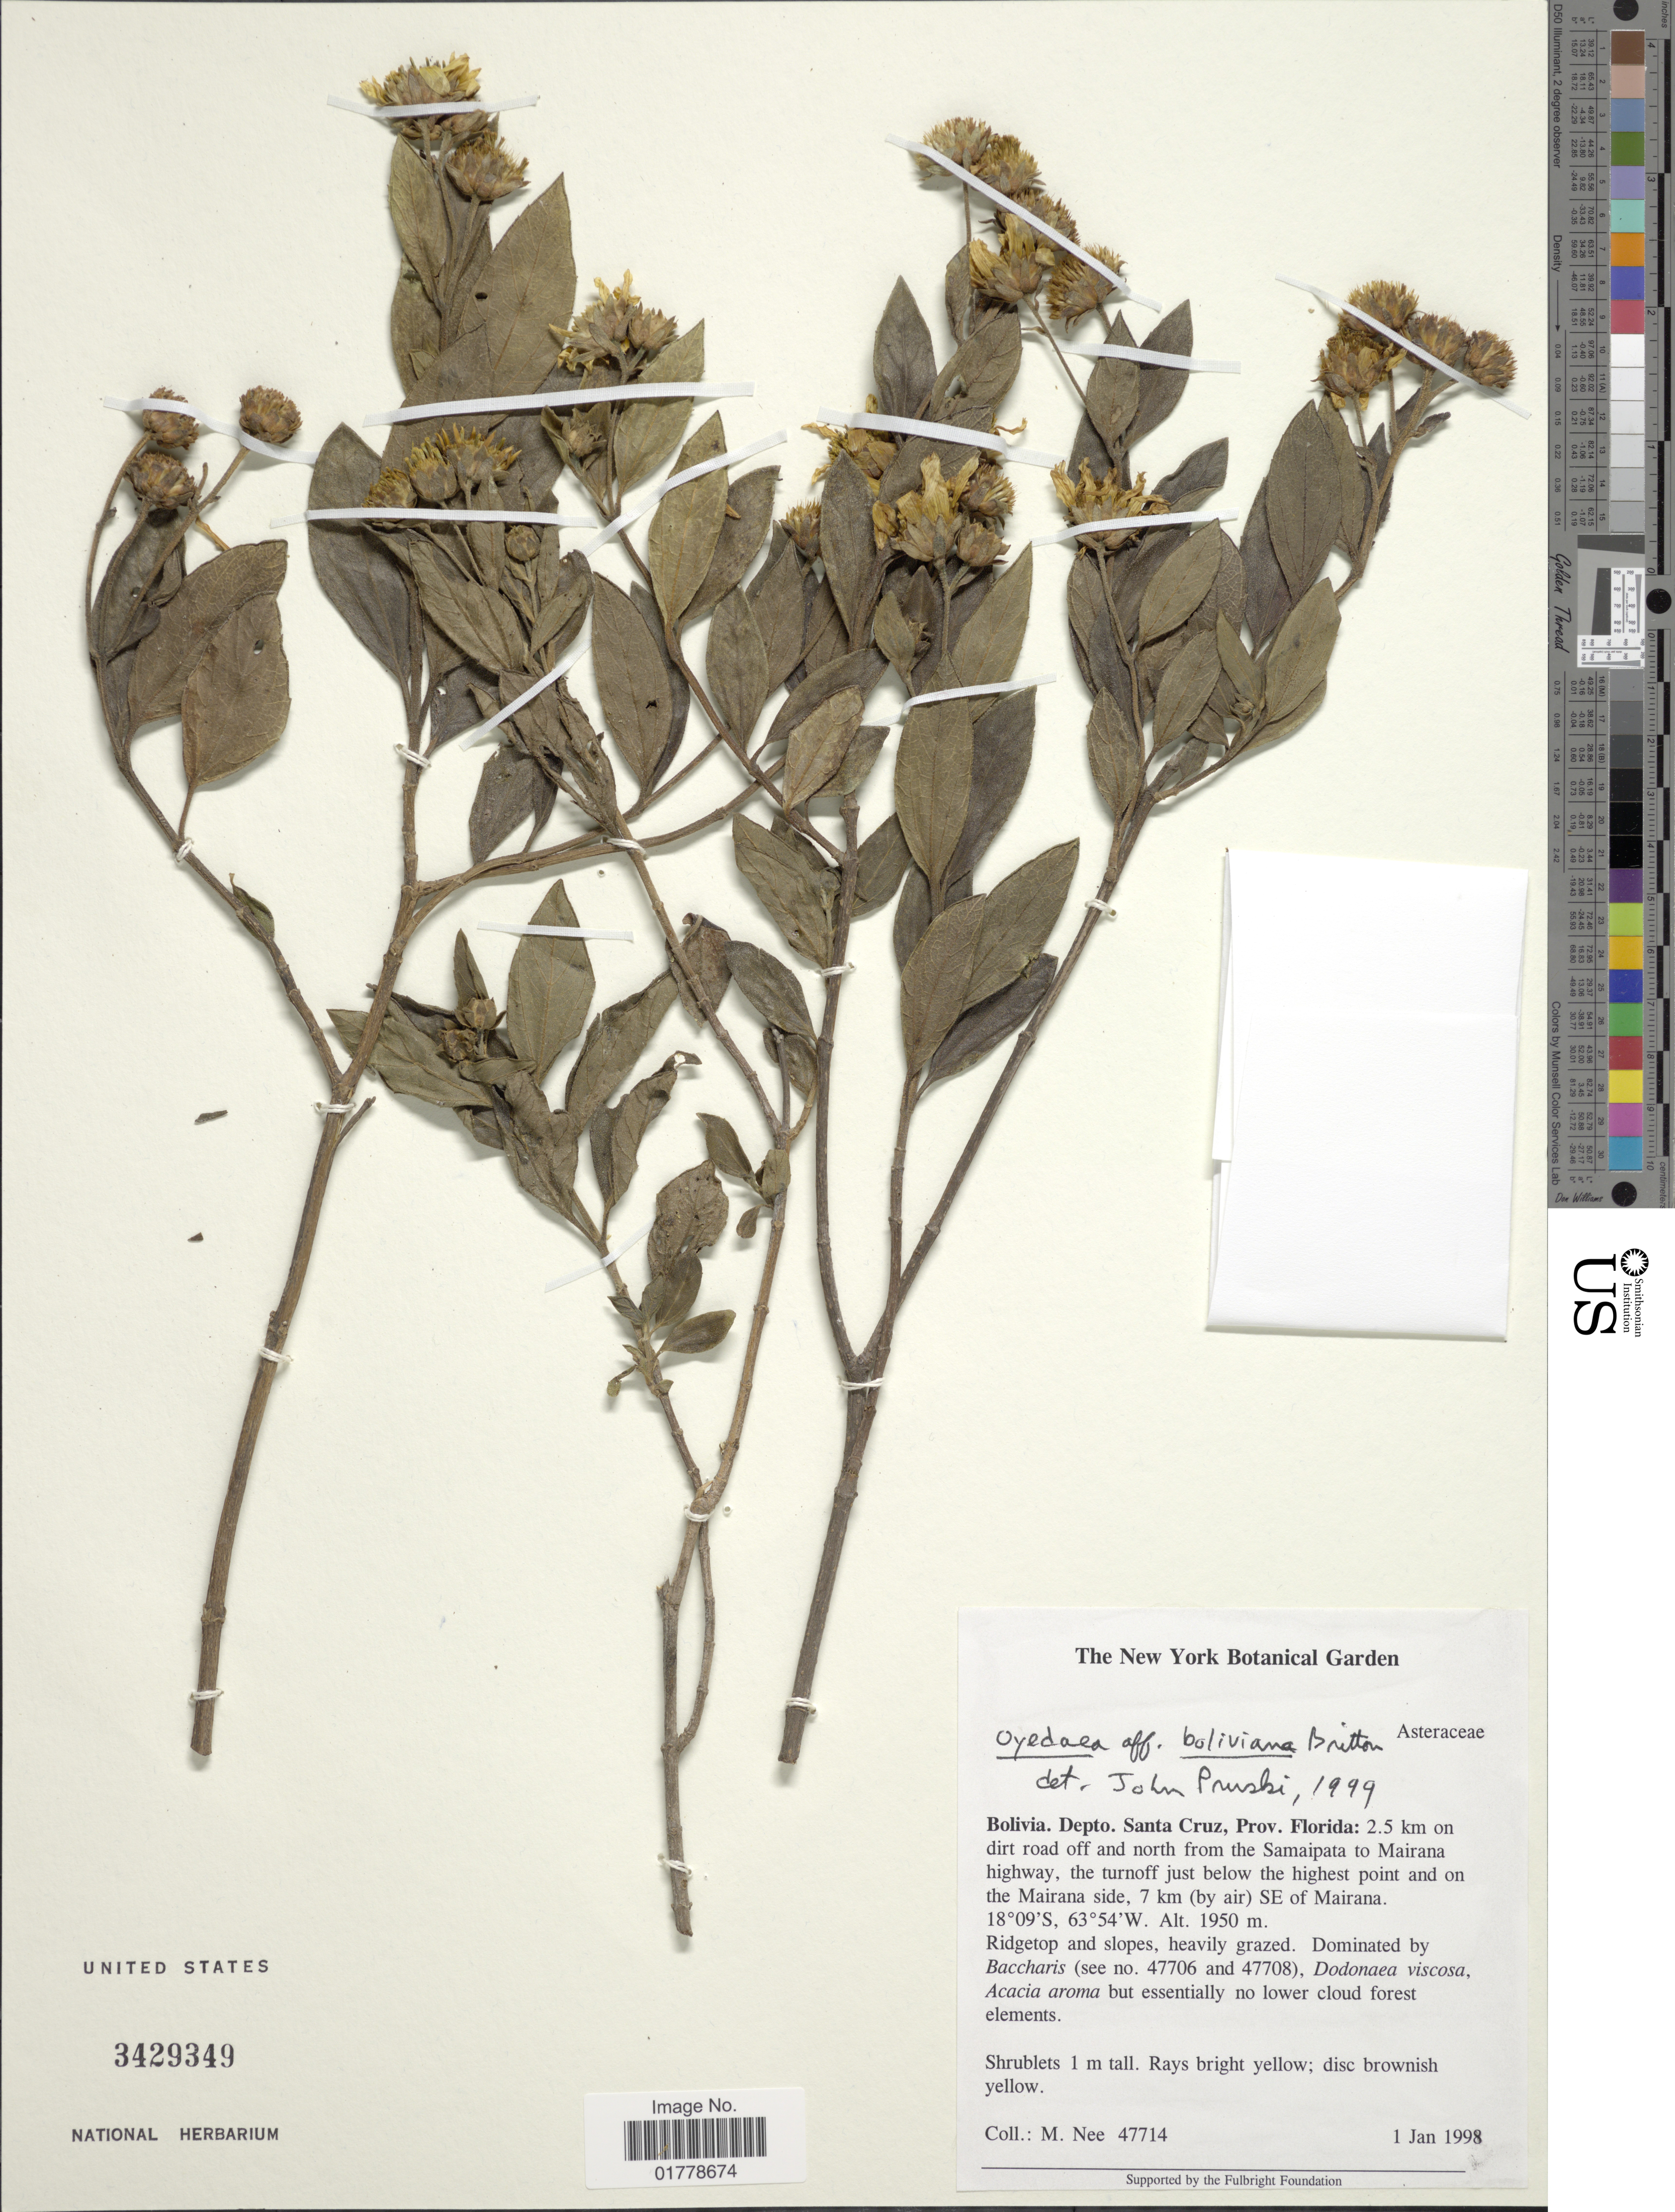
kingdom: Plantae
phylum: Tracheophyta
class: Magnoliopsida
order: Asterales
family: Asteraceae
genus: Oyedaea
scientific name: Oyedaea boliviana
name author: Britton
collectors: M. Nee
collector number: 47714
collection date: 1998-01-01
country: Bolivia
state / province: Santa Cruz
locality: Bolivia, Depto. Santa Cruz, Prov. Florida: 2.5 km on dirt road off and north from the Samaipata to Mairana highway, the turnoff just below the highest point and on the Mairana side, 7 km (by air) SE of Mairana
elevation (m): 1950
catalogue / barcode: US 3429349